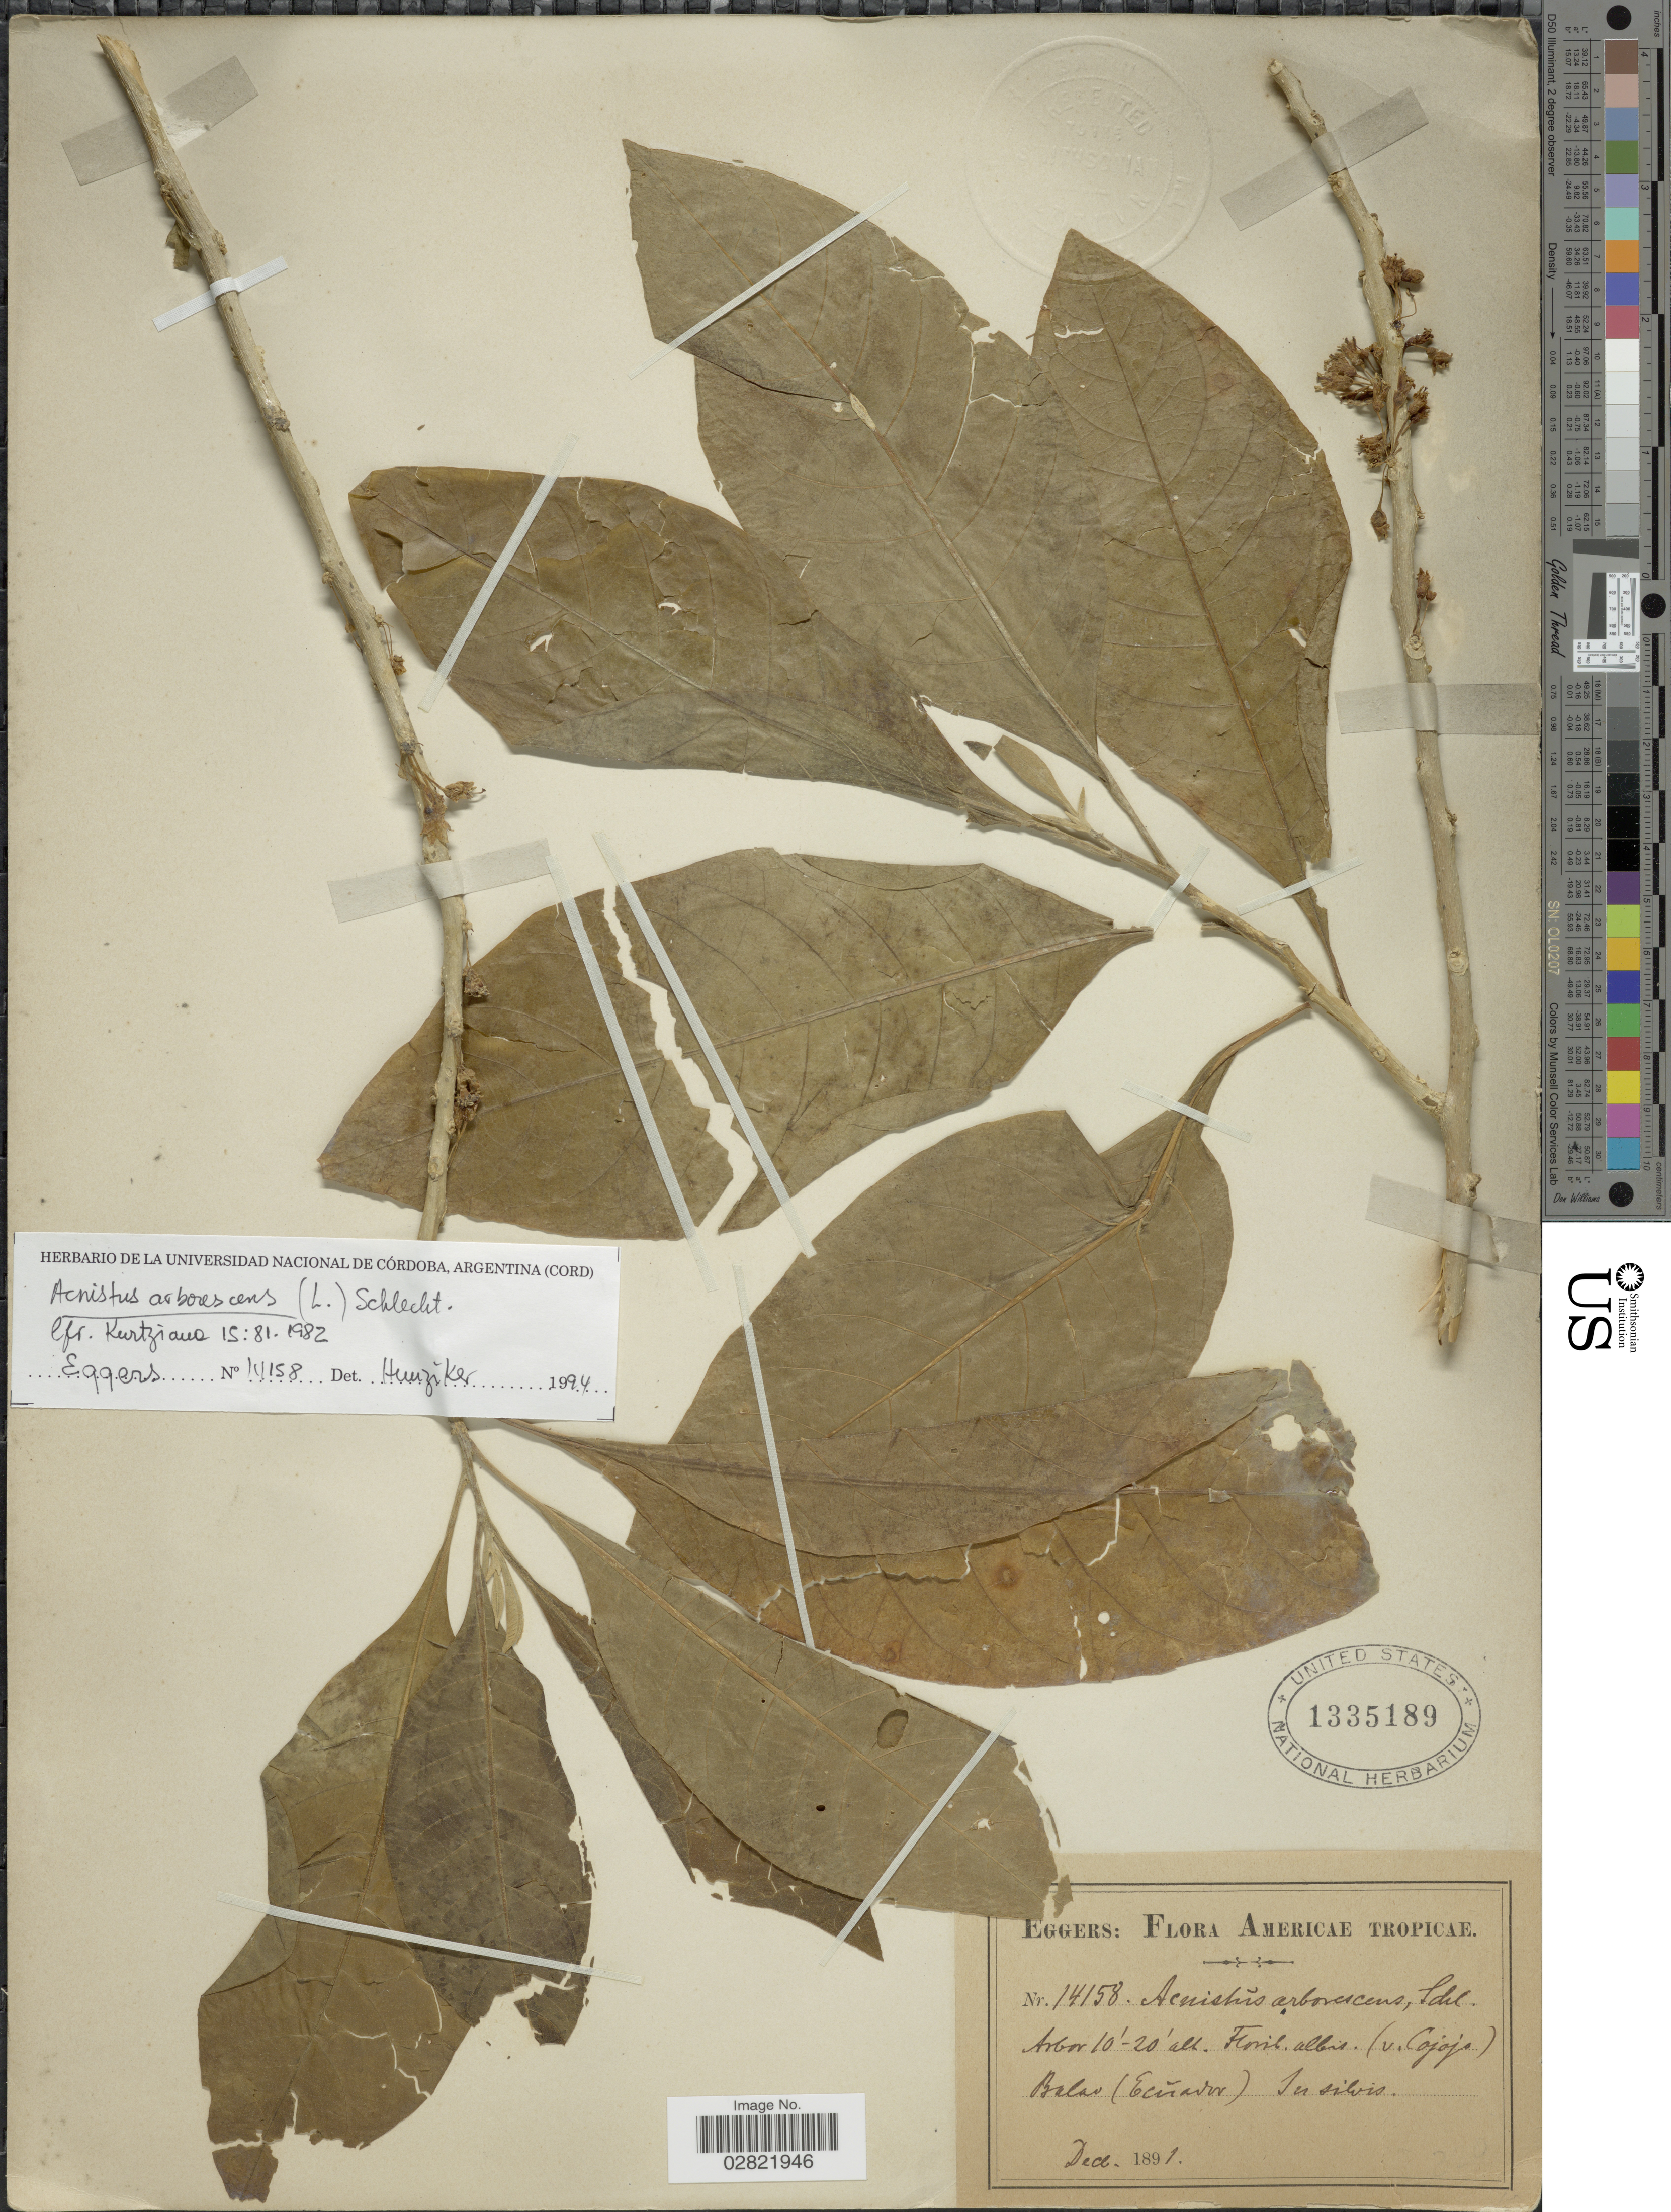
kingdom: Plantae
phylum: Tracheophyta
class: Magnoliopsida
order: Solanales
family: Solanaceae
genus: Acnistus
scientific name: Acnistus arborescens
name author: (L.) Schltdl.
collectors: -. Eggers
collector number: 14158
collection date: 1891-12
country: Ecuador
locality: Americae Tropicae. Balao.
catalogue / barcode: US 1335189